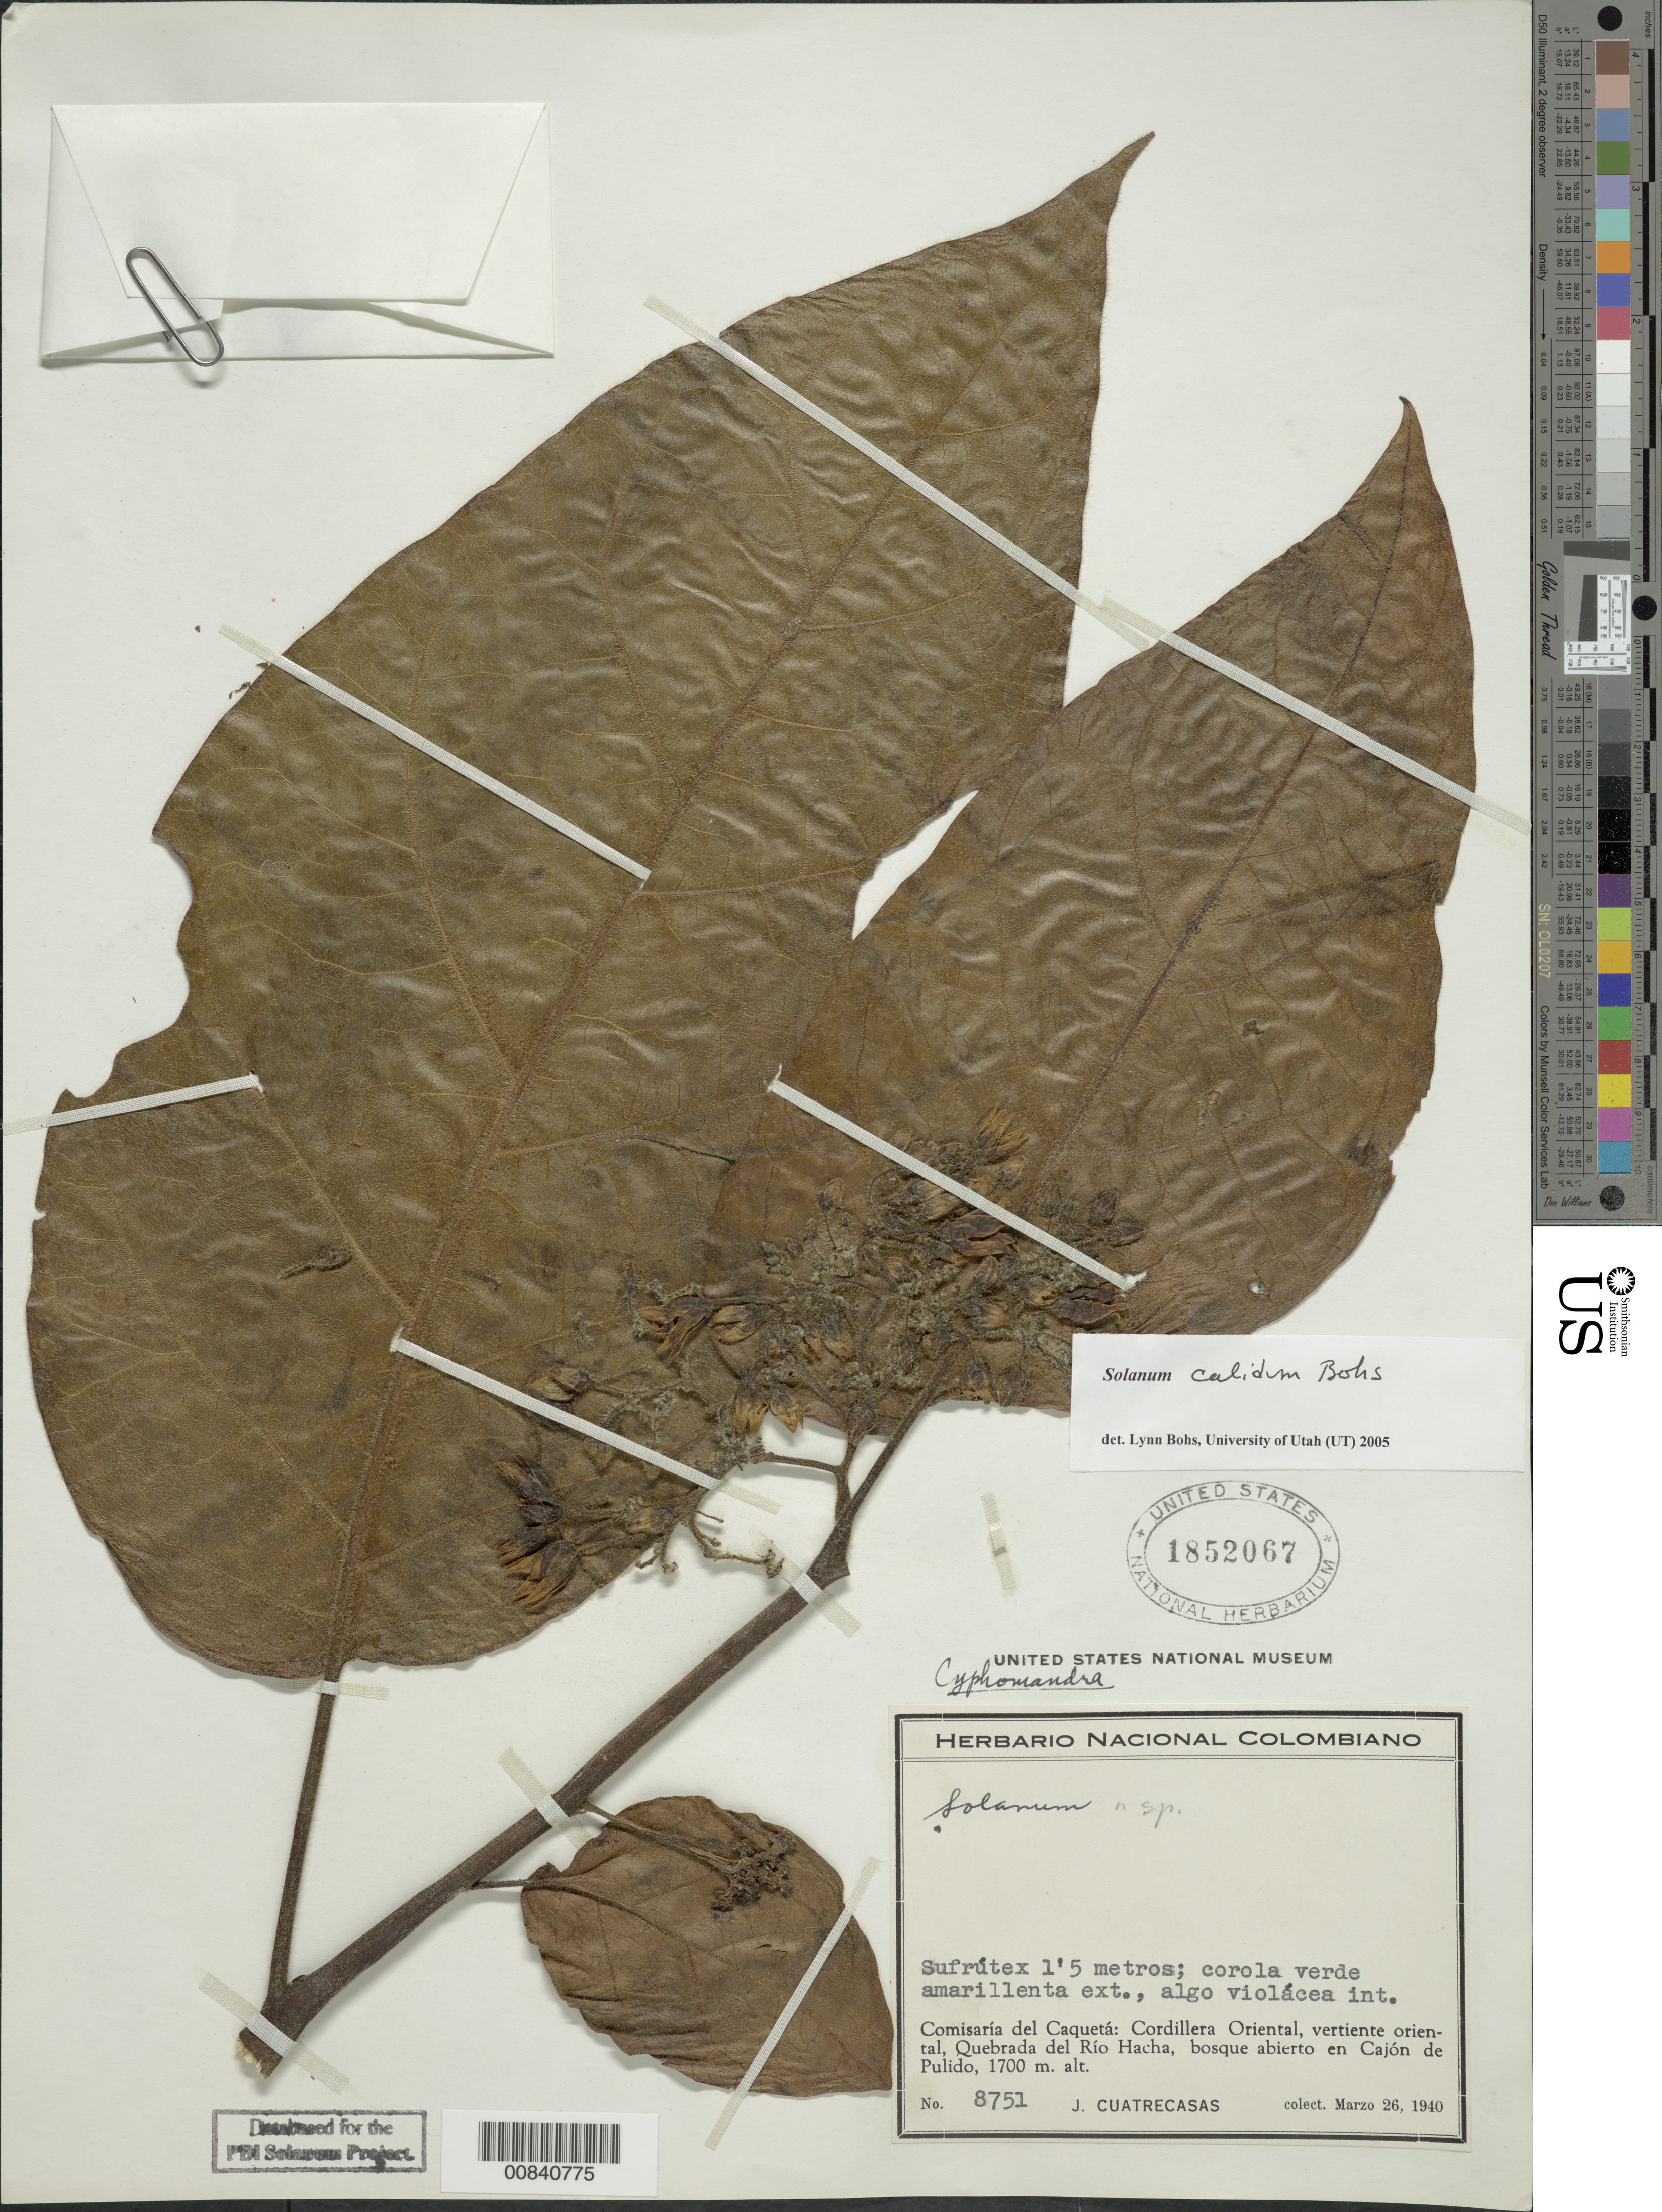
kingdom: Plantae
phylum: Tracheophyta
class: Magnoliopsida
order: Solanales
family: Solanaceae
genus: Solanum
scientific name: Solanum calidum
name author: Bohs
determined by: Bohs, L. A.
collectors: J. Cuatrecasas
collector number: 8751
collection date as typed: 26 Mar 1940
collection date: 1940-03-26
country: Colombia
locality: Comisaría del Caquetá: Cordillera Oriental, vertiente oriental, Quebrada del Río Hacha.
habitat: Bosque abierto en Cajón de Pulido.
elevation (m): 1700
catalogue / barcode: US 1852067